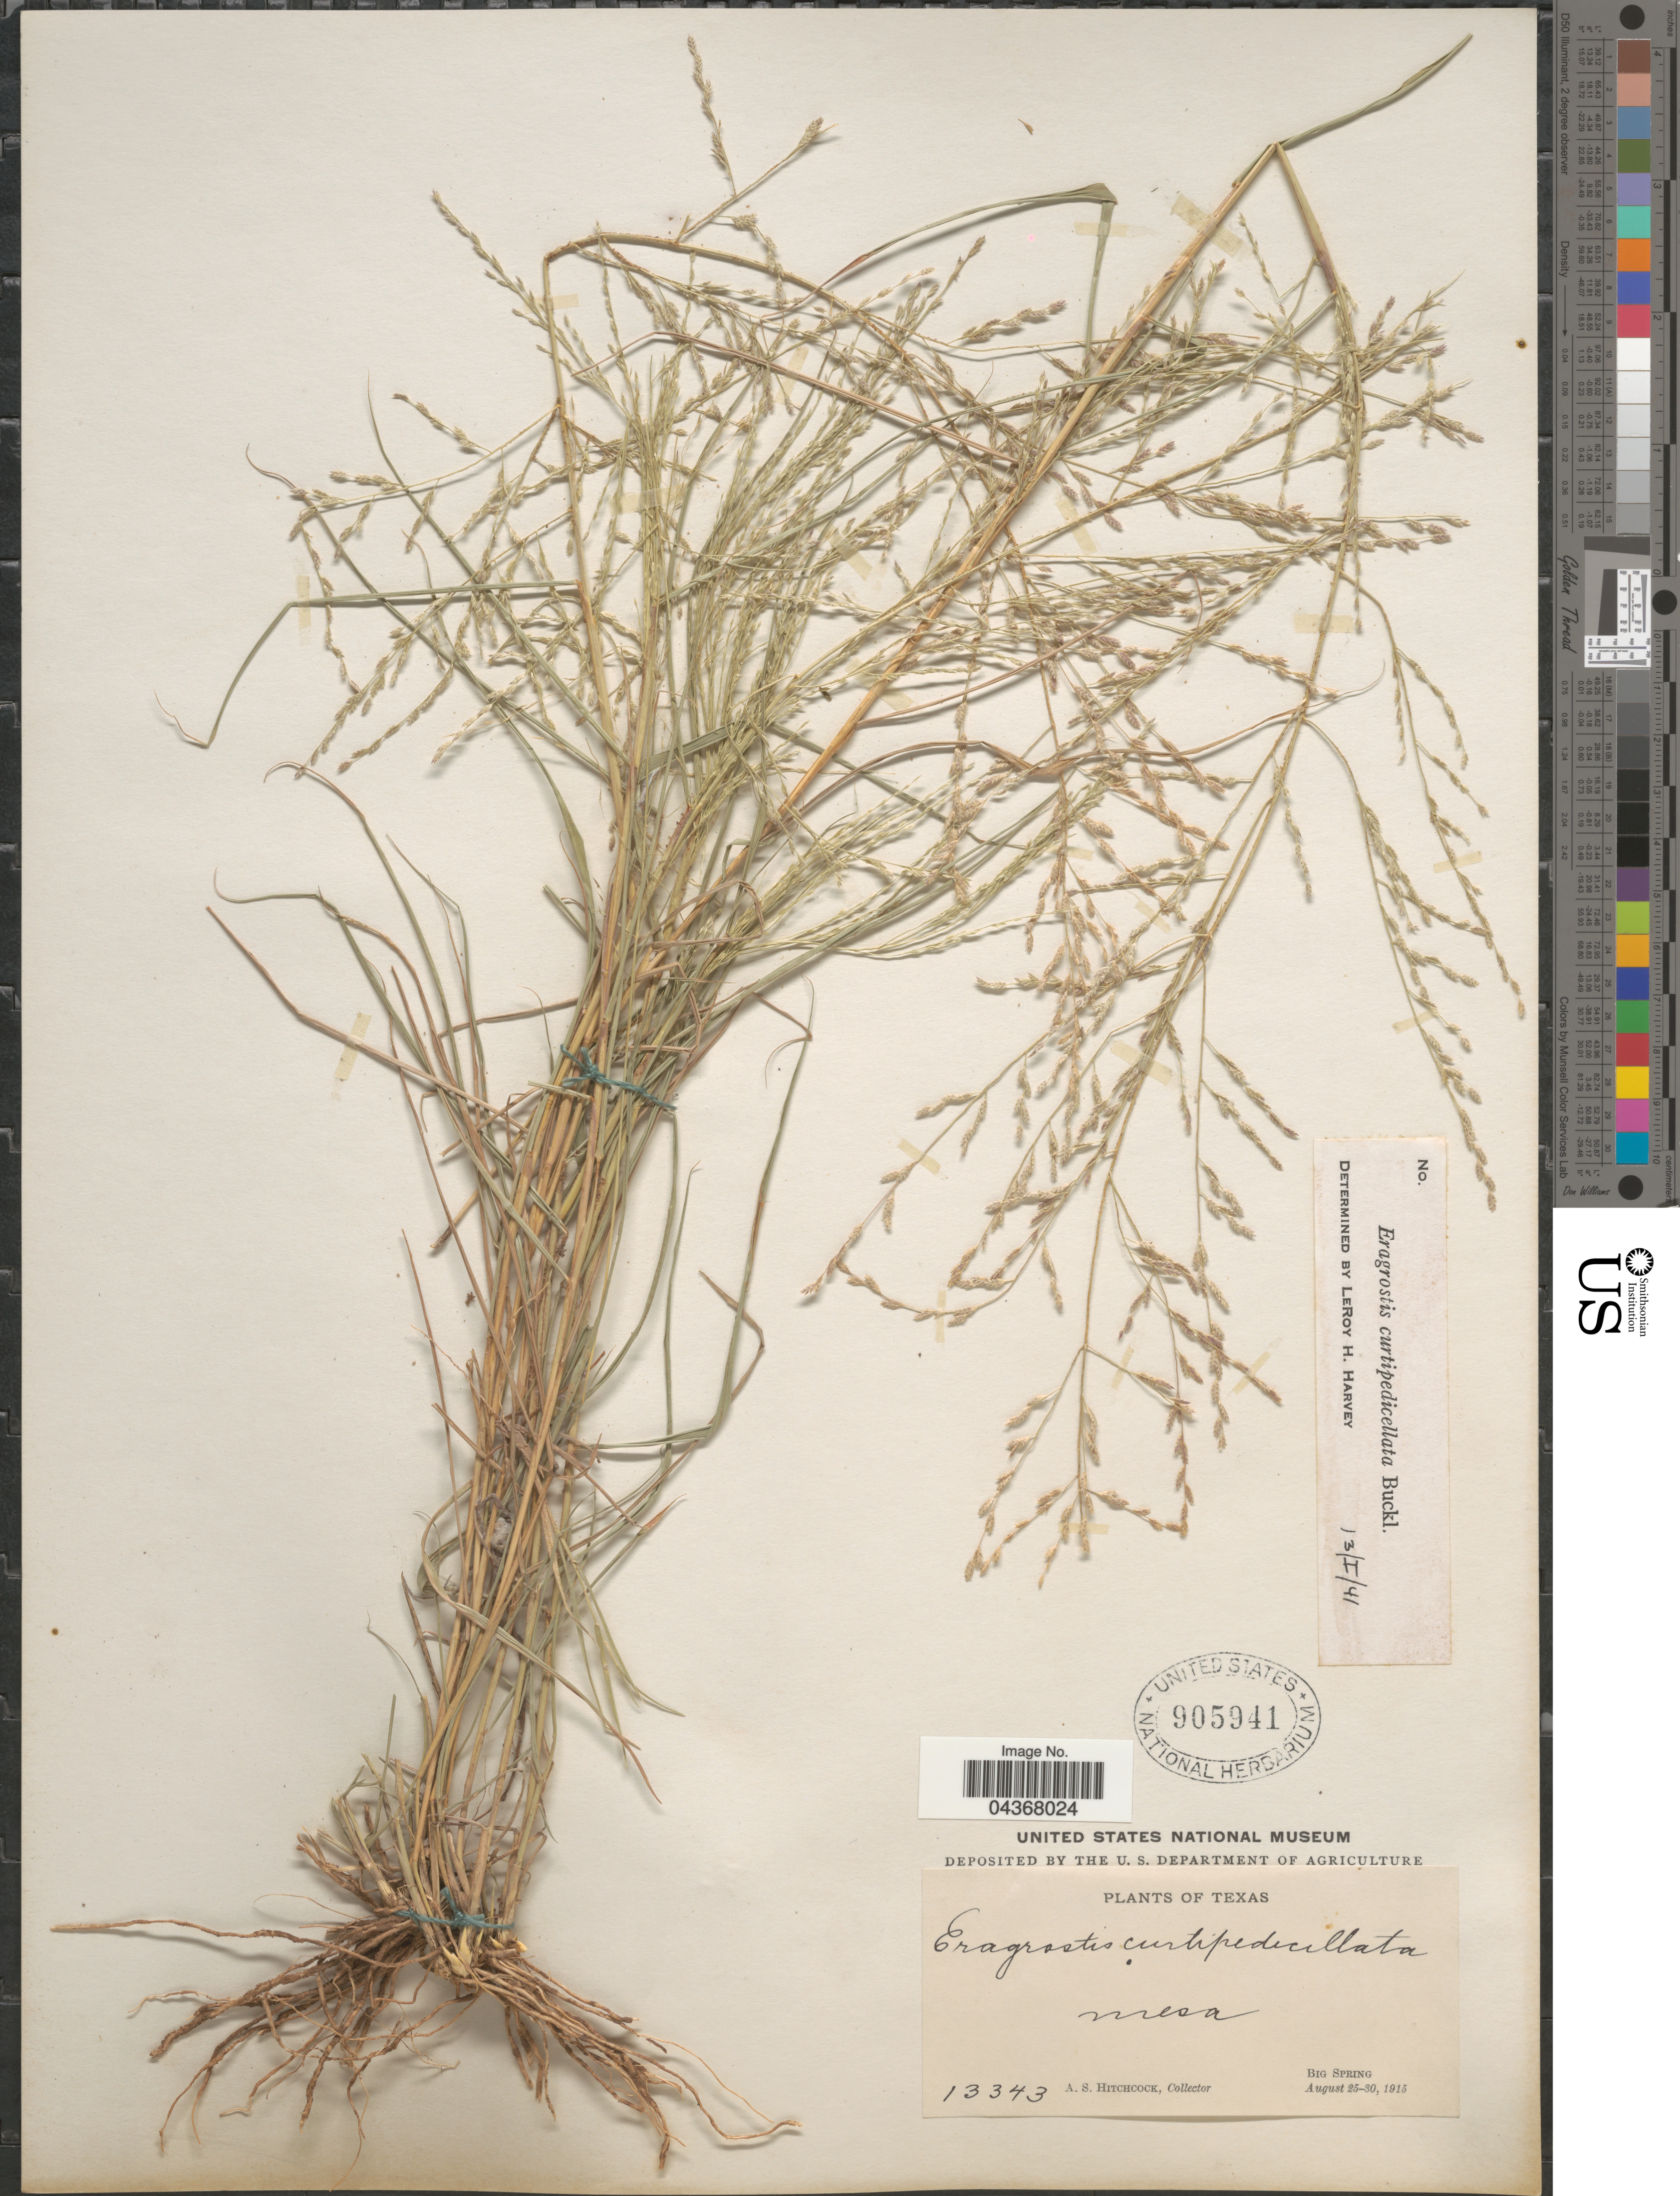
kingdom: Plantae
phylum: Tracheophyta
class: Liliopsida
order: Poales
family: Poaceae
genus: Eragrostis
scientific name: Eragrostis curtipedicellata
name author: Buckley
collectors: A. S. Hitchcock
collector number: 13343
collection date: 1915-08-25/1915-08-30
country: United States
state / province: Texas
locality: Mesa. Big Spring.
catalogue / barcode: US 905941